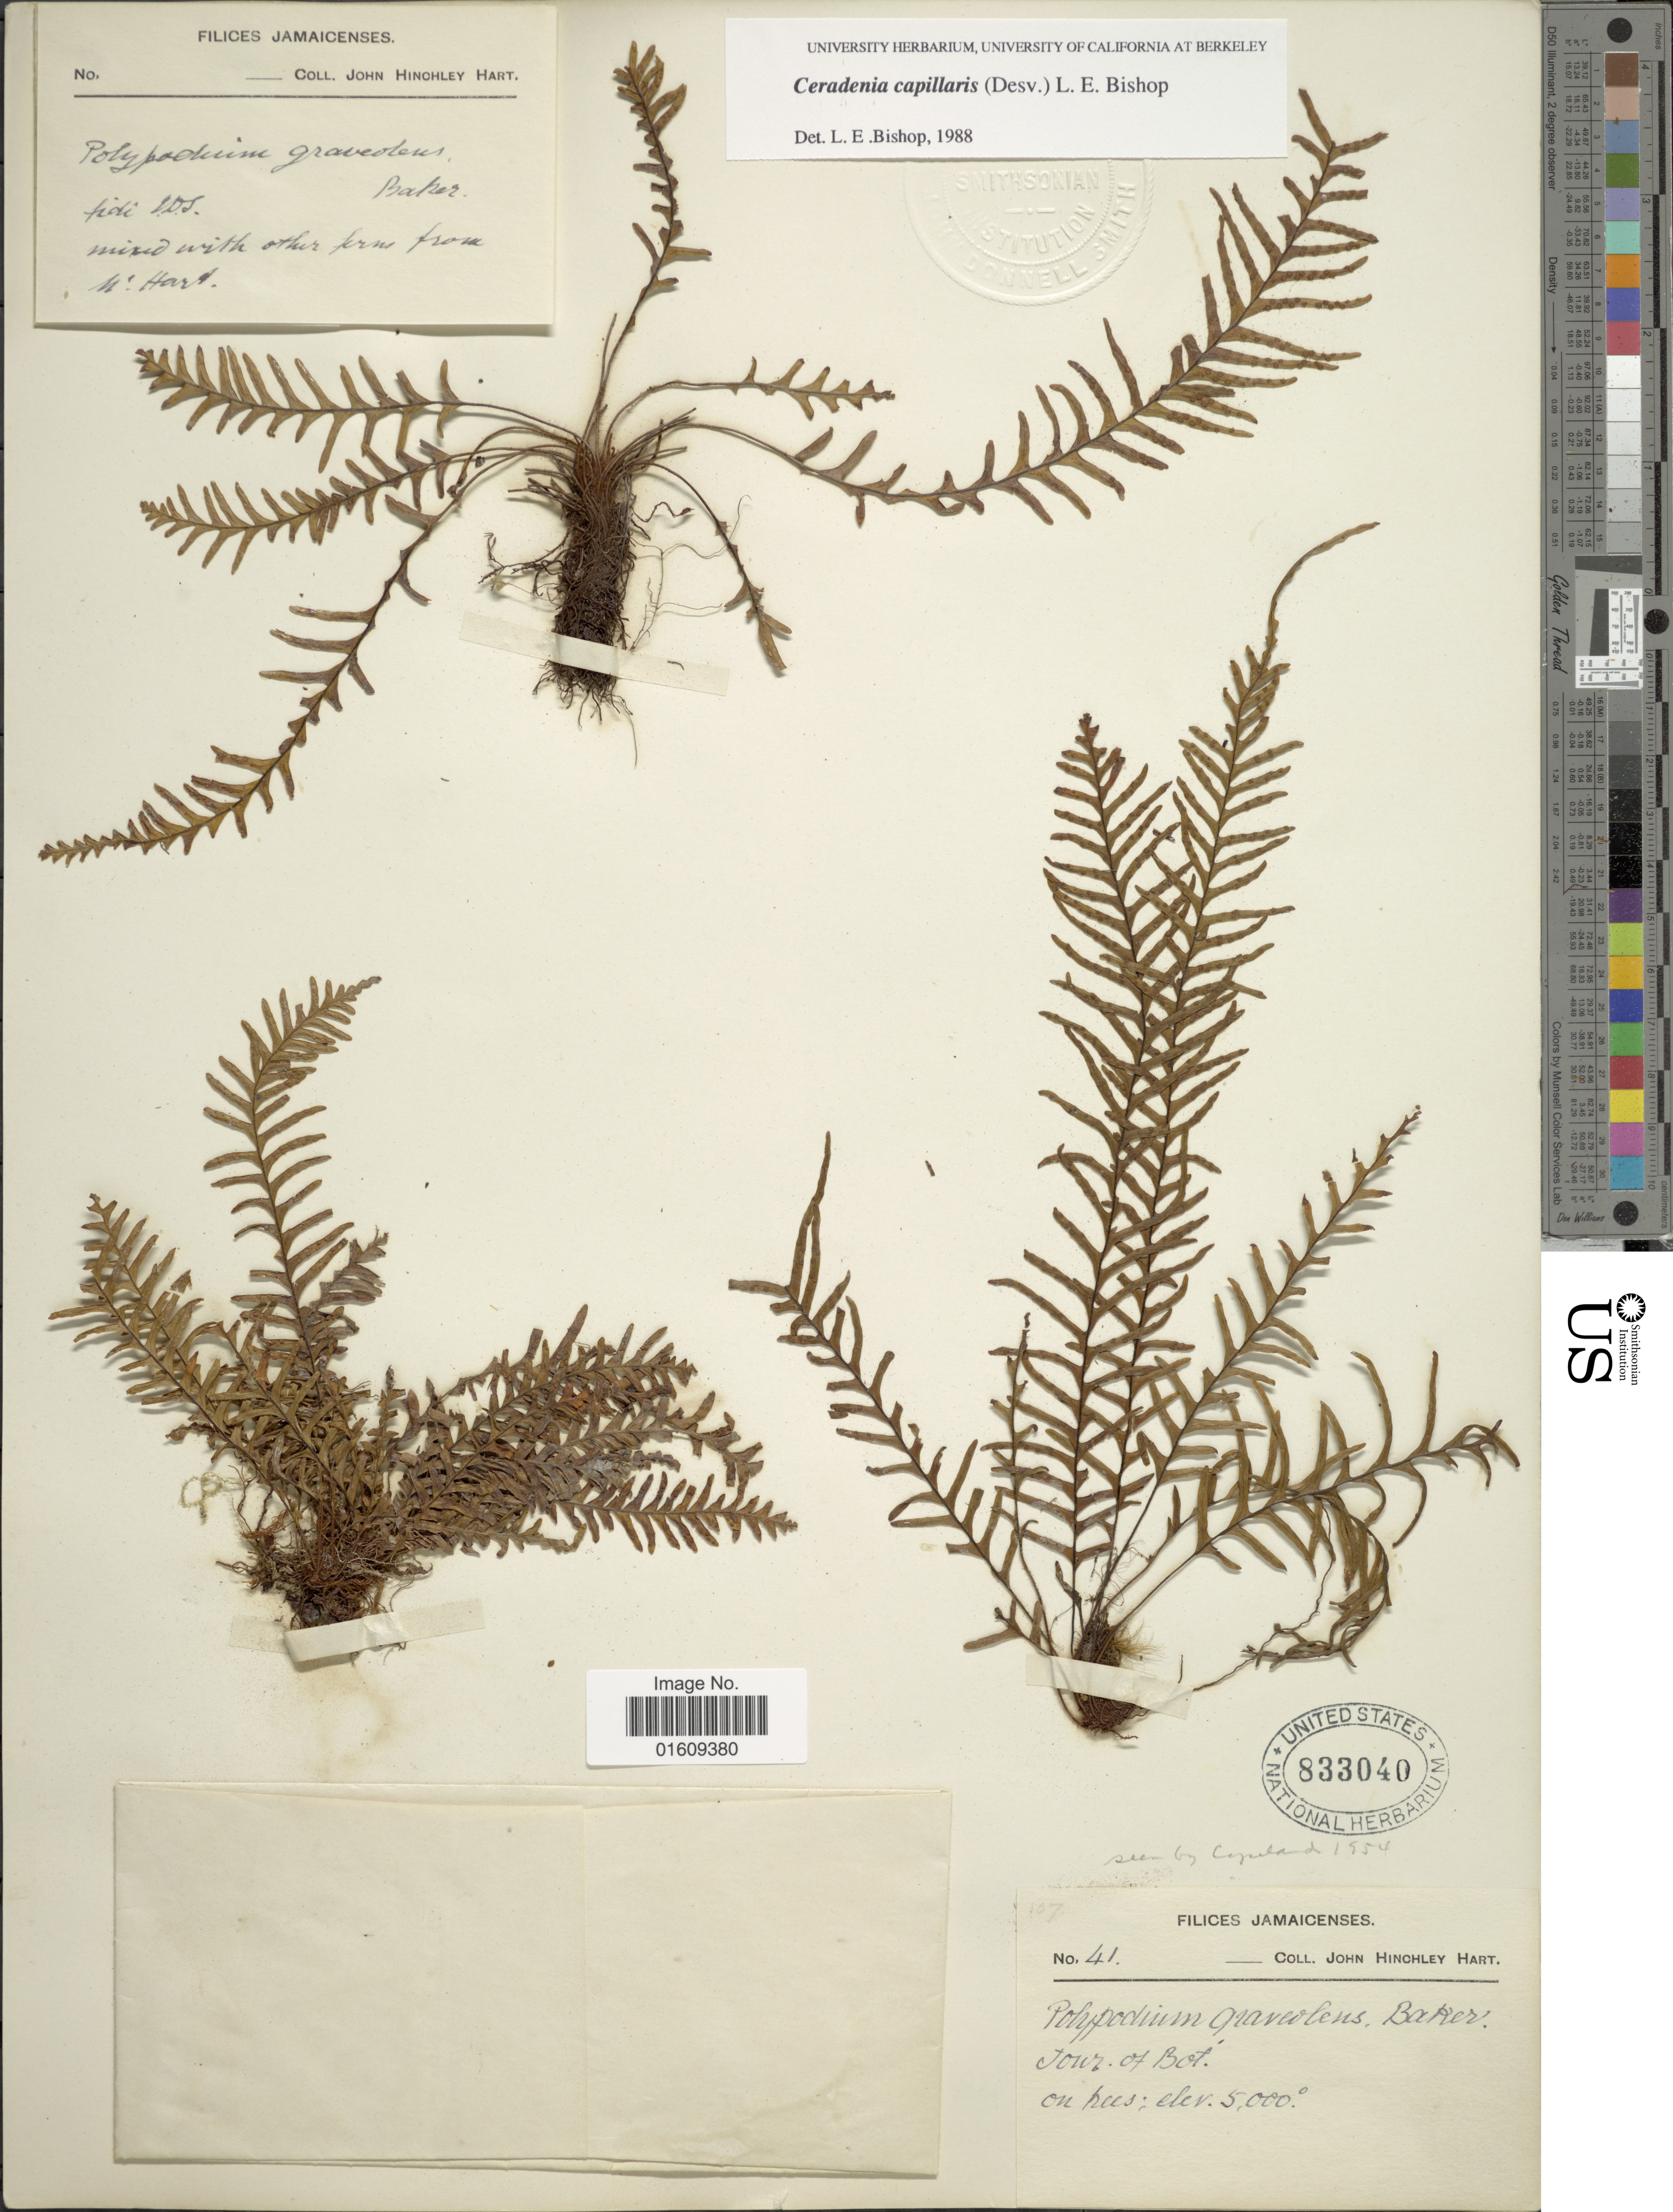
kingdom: Plantae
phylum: Tracheophyta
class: Polypodiopsida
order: Polypodiales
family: Polypodiaceae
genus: Ceradenia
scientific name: Ceradenia capillaris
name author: (Desv.) L.E. Bishop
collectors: J. H. Hart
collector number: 41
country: Jamaica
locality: Jamaicensis.